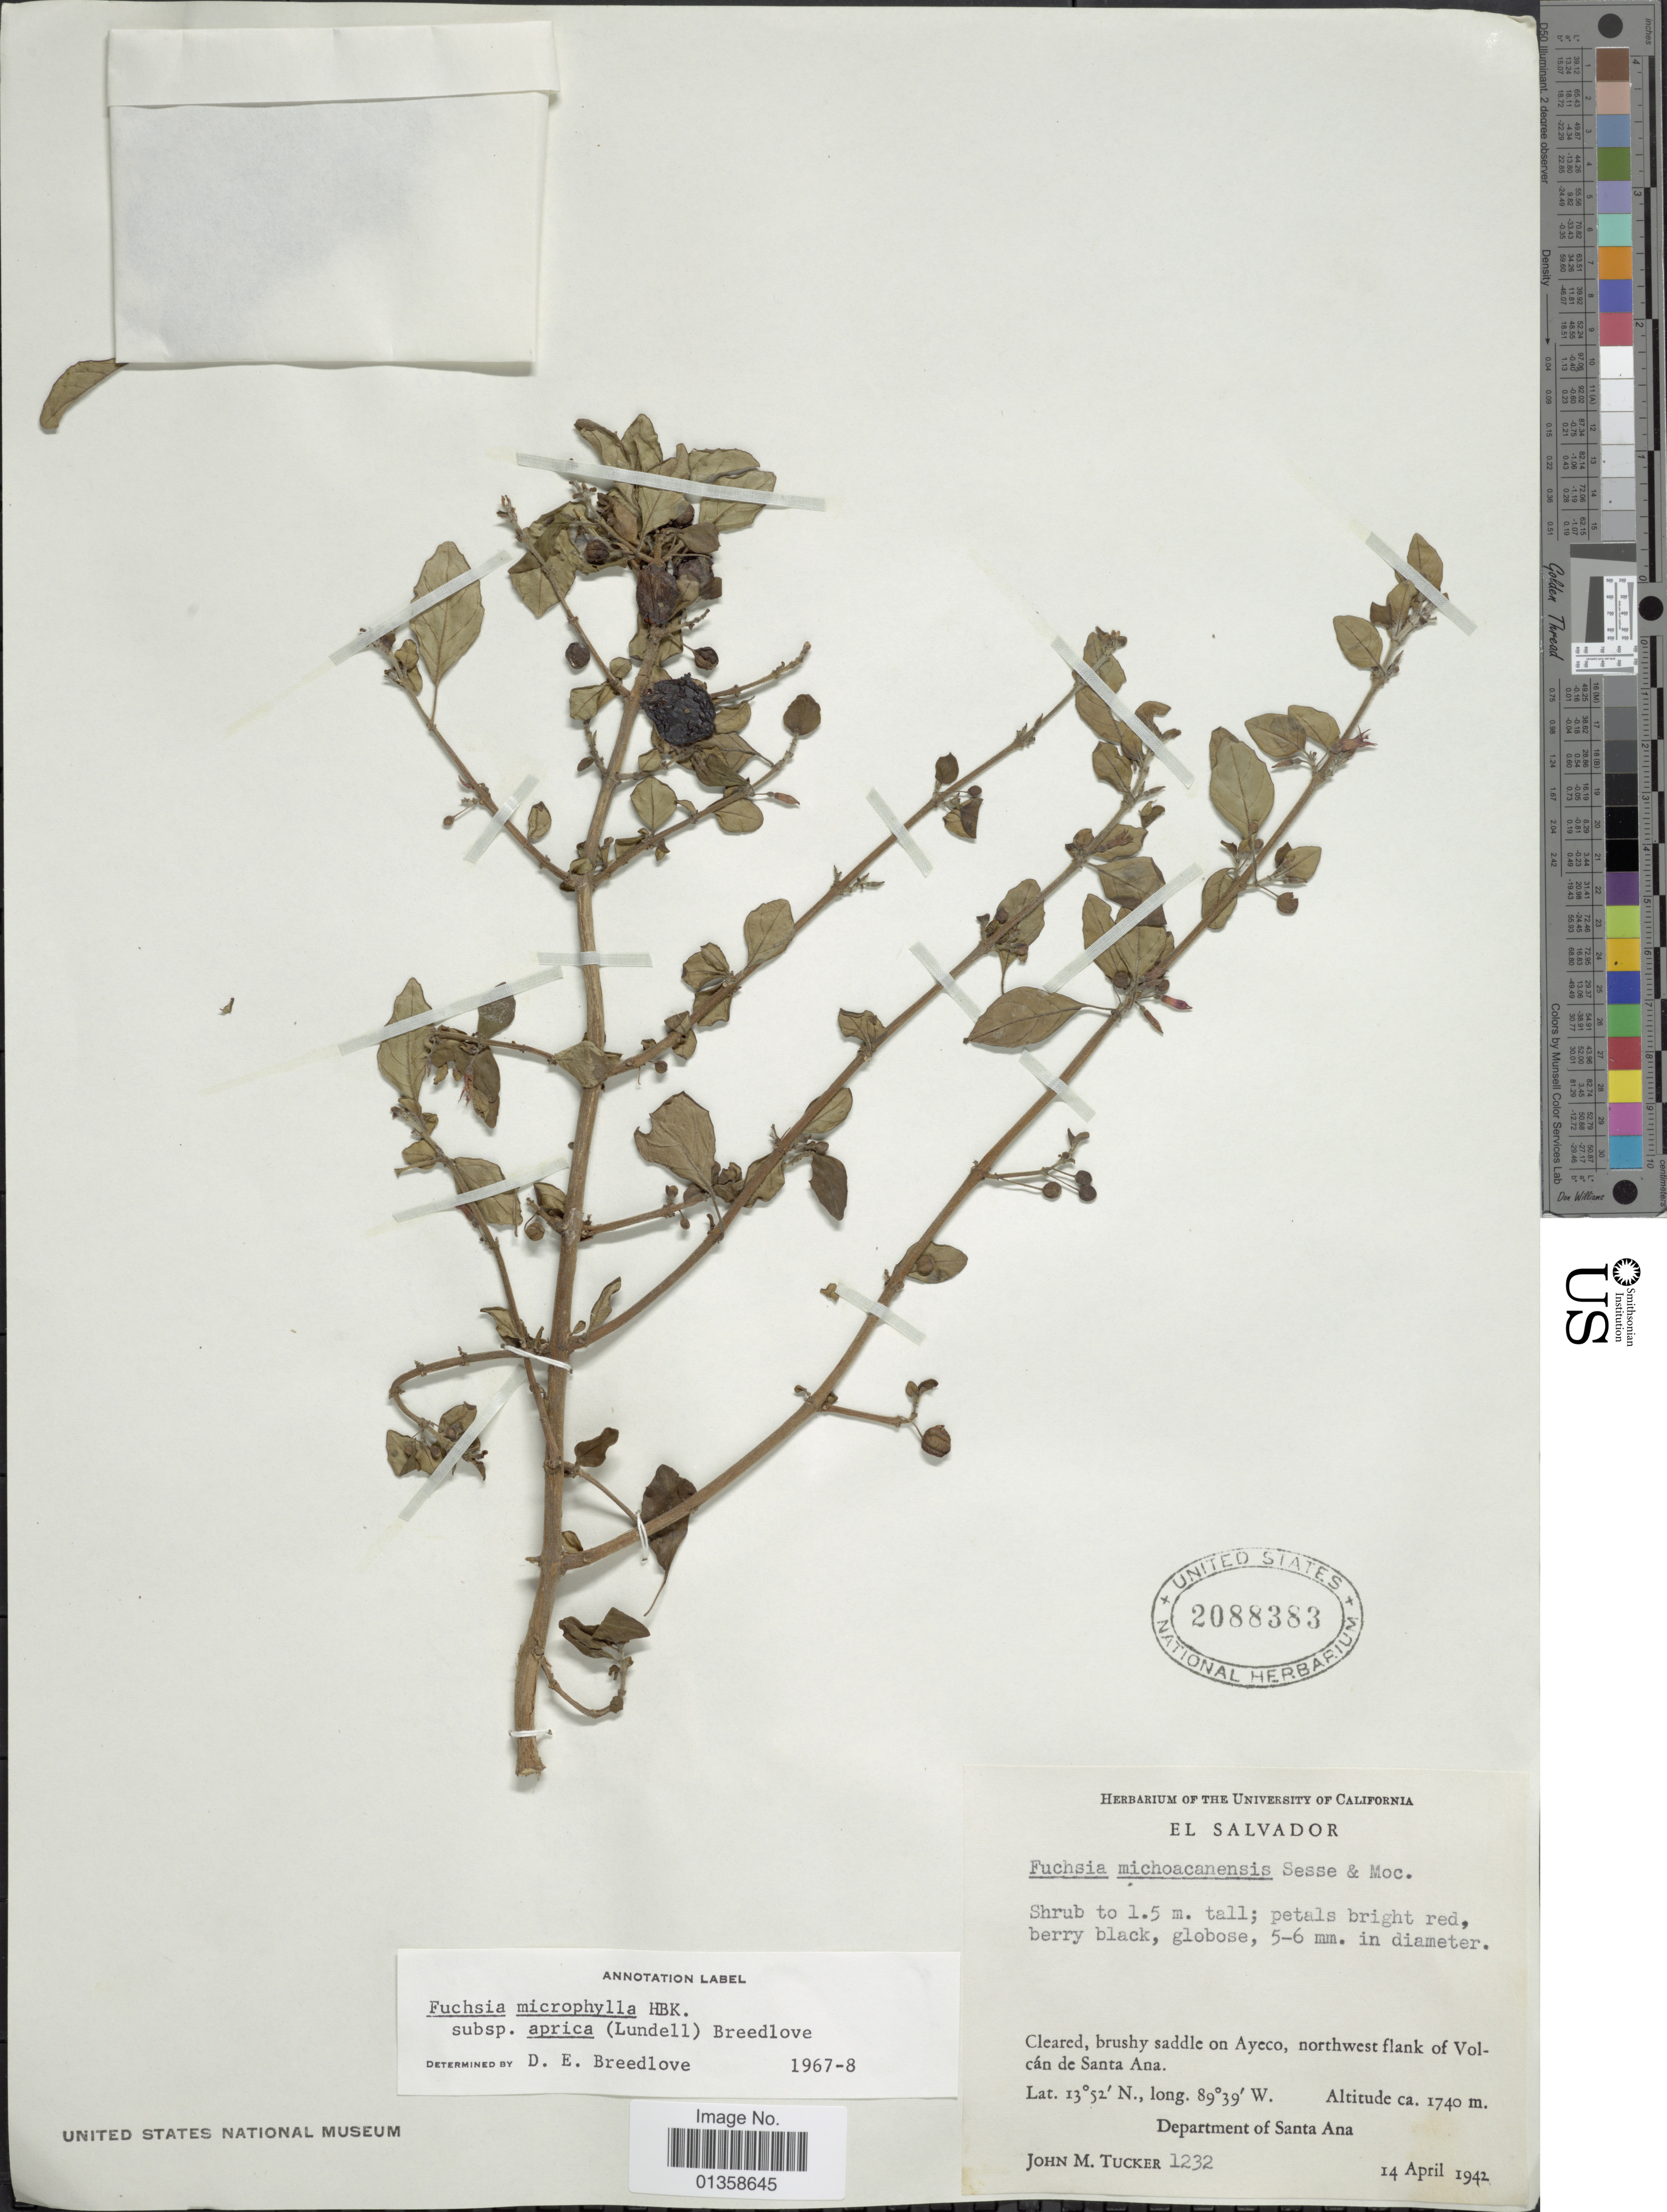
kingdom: Plantae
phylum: Tracheophyta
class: Magnoliopsida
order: Myrtales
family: Onagraceae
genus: Fuchsia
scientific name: Fuchsia microphylla subsp. aprica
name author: (Lundell) Breedlove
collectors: J. M. Tucker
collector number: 1232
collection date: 1942-04-14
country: El Salvador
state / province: Santa Ana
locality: Brushy saddle on Ayeco, northwest flank of Volcán de Santa Ana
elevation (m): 1740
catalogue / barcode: US 2088383